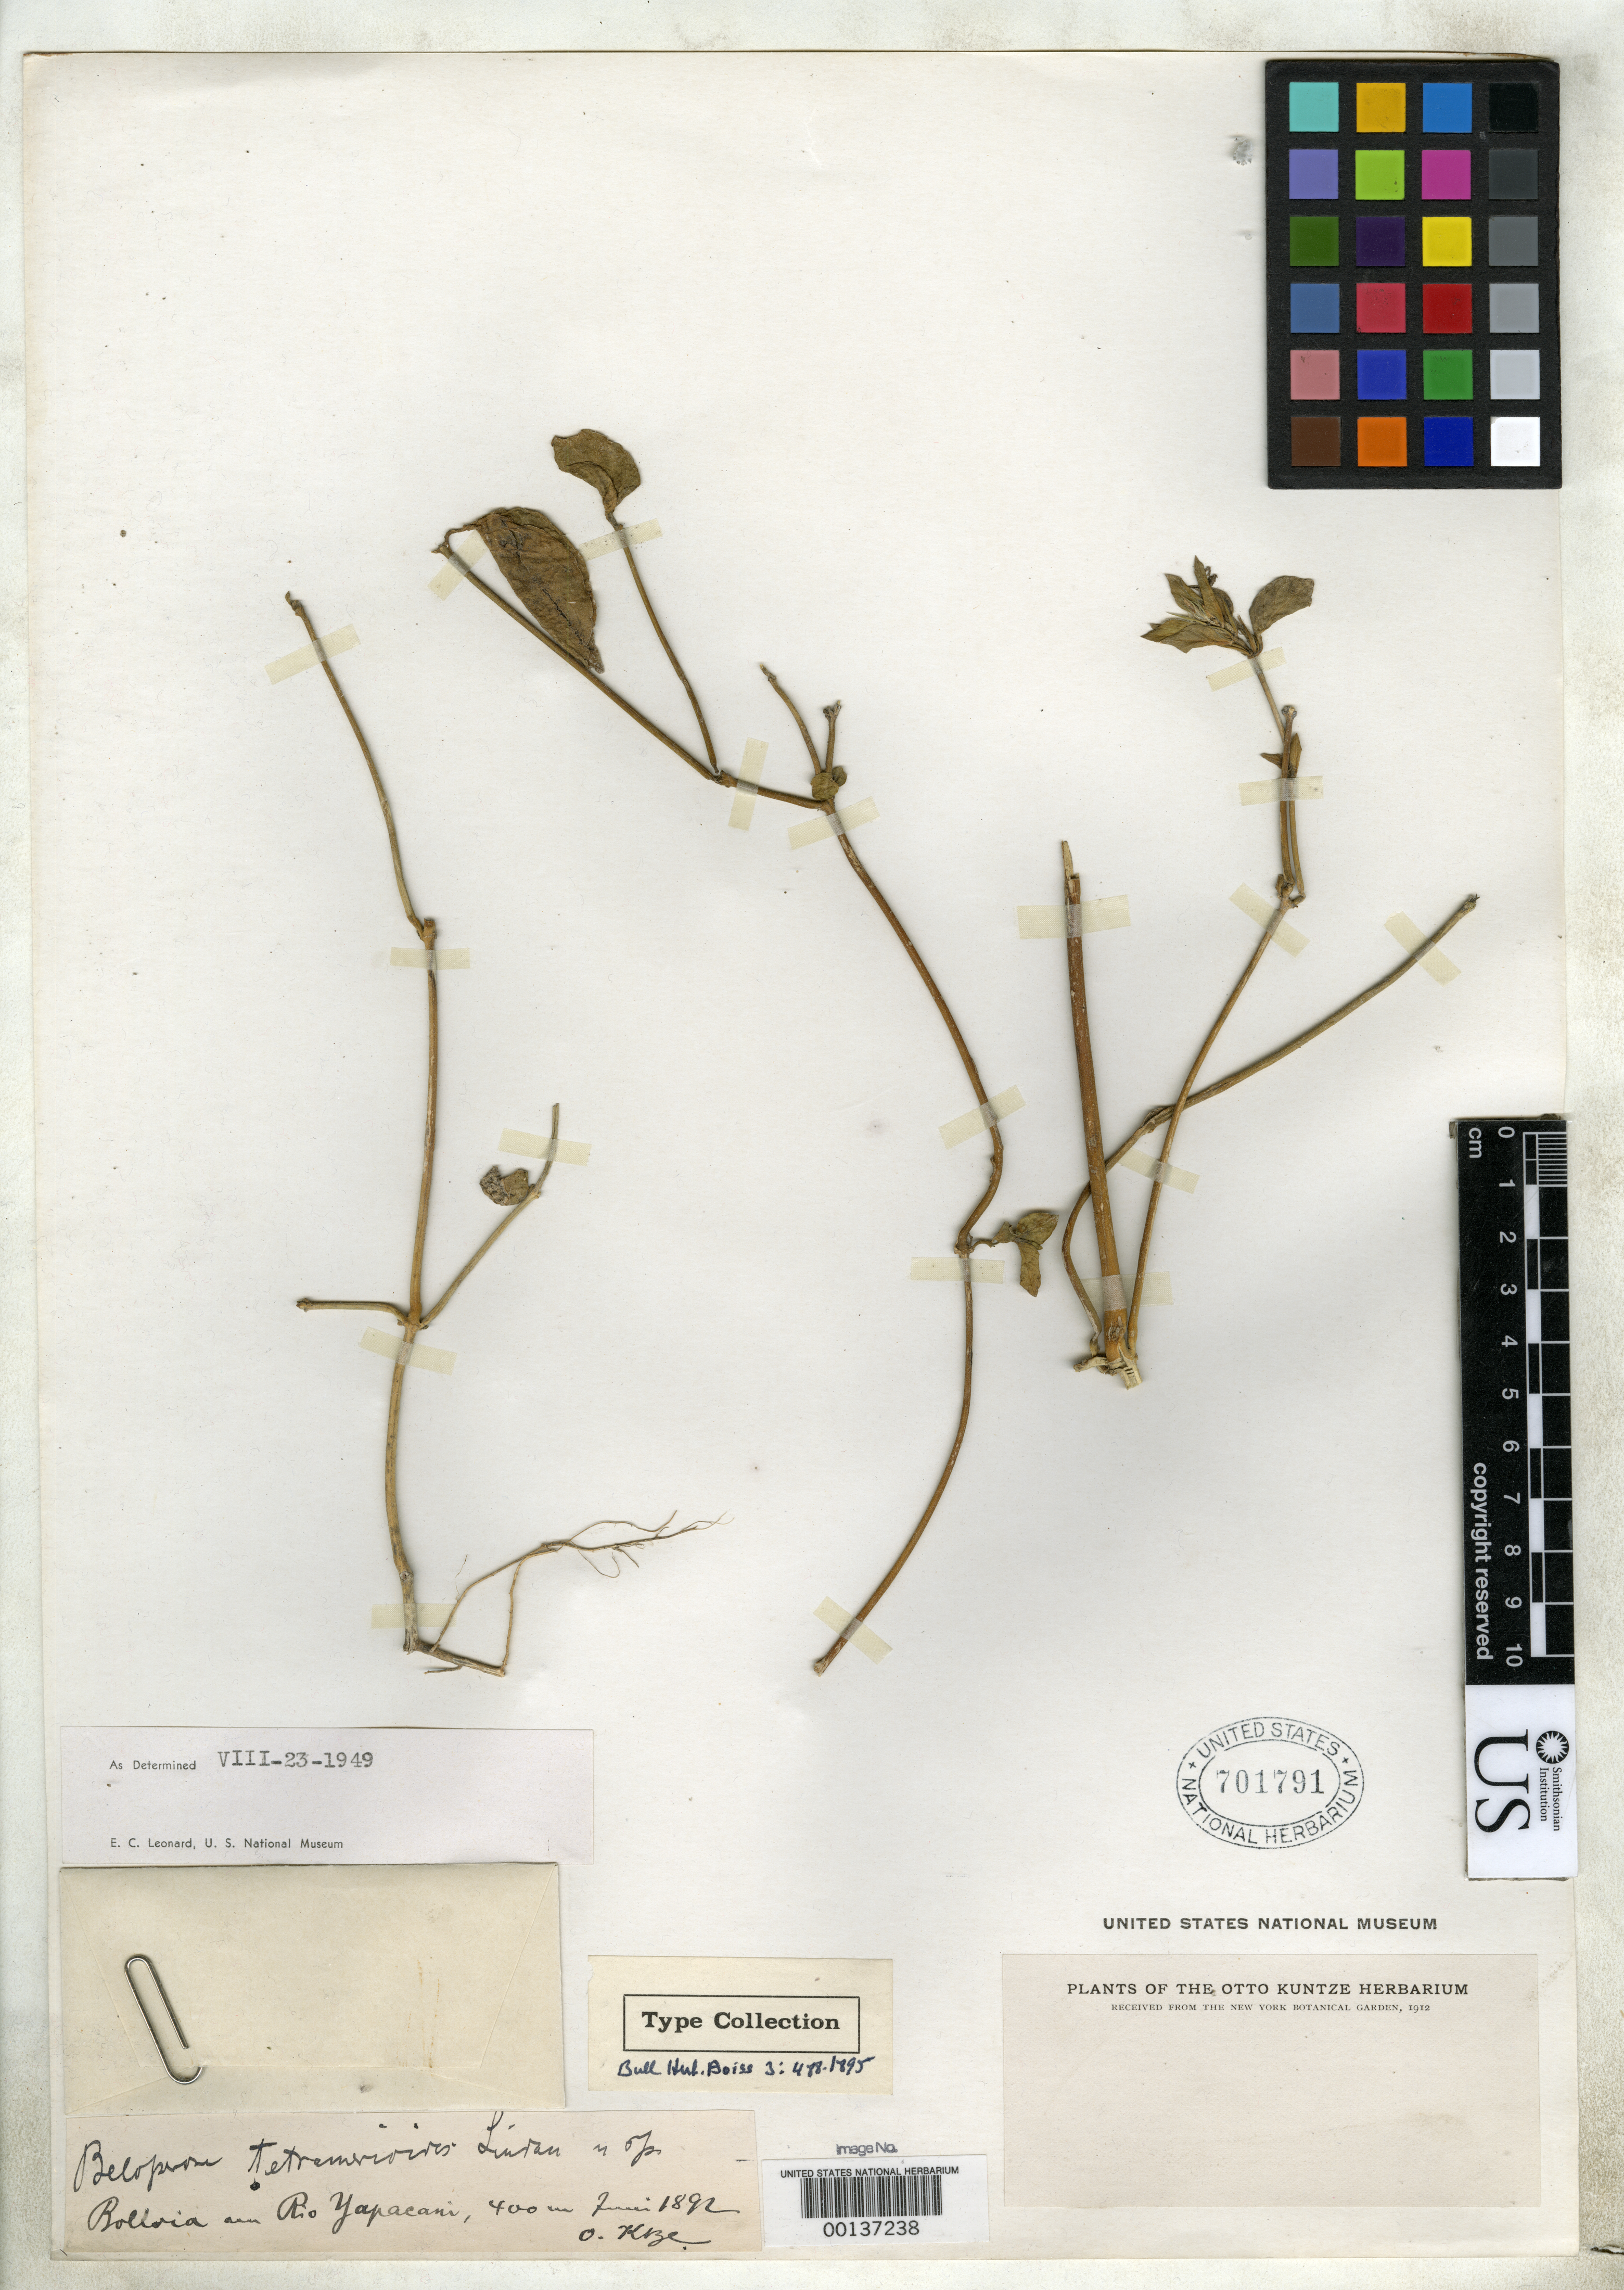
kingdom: Plantae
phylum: Tracheophyta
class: Magnoliopsida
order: Lamiales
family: Acanthaceae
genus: Beloperone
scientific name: Beloperone tetramerioides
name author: Lindau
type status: Isotype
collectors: C.E.O. Kuntze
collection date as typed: Jun 1892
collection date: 1892-06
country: Bolivia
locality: Yapacani.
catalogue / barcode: US 701791